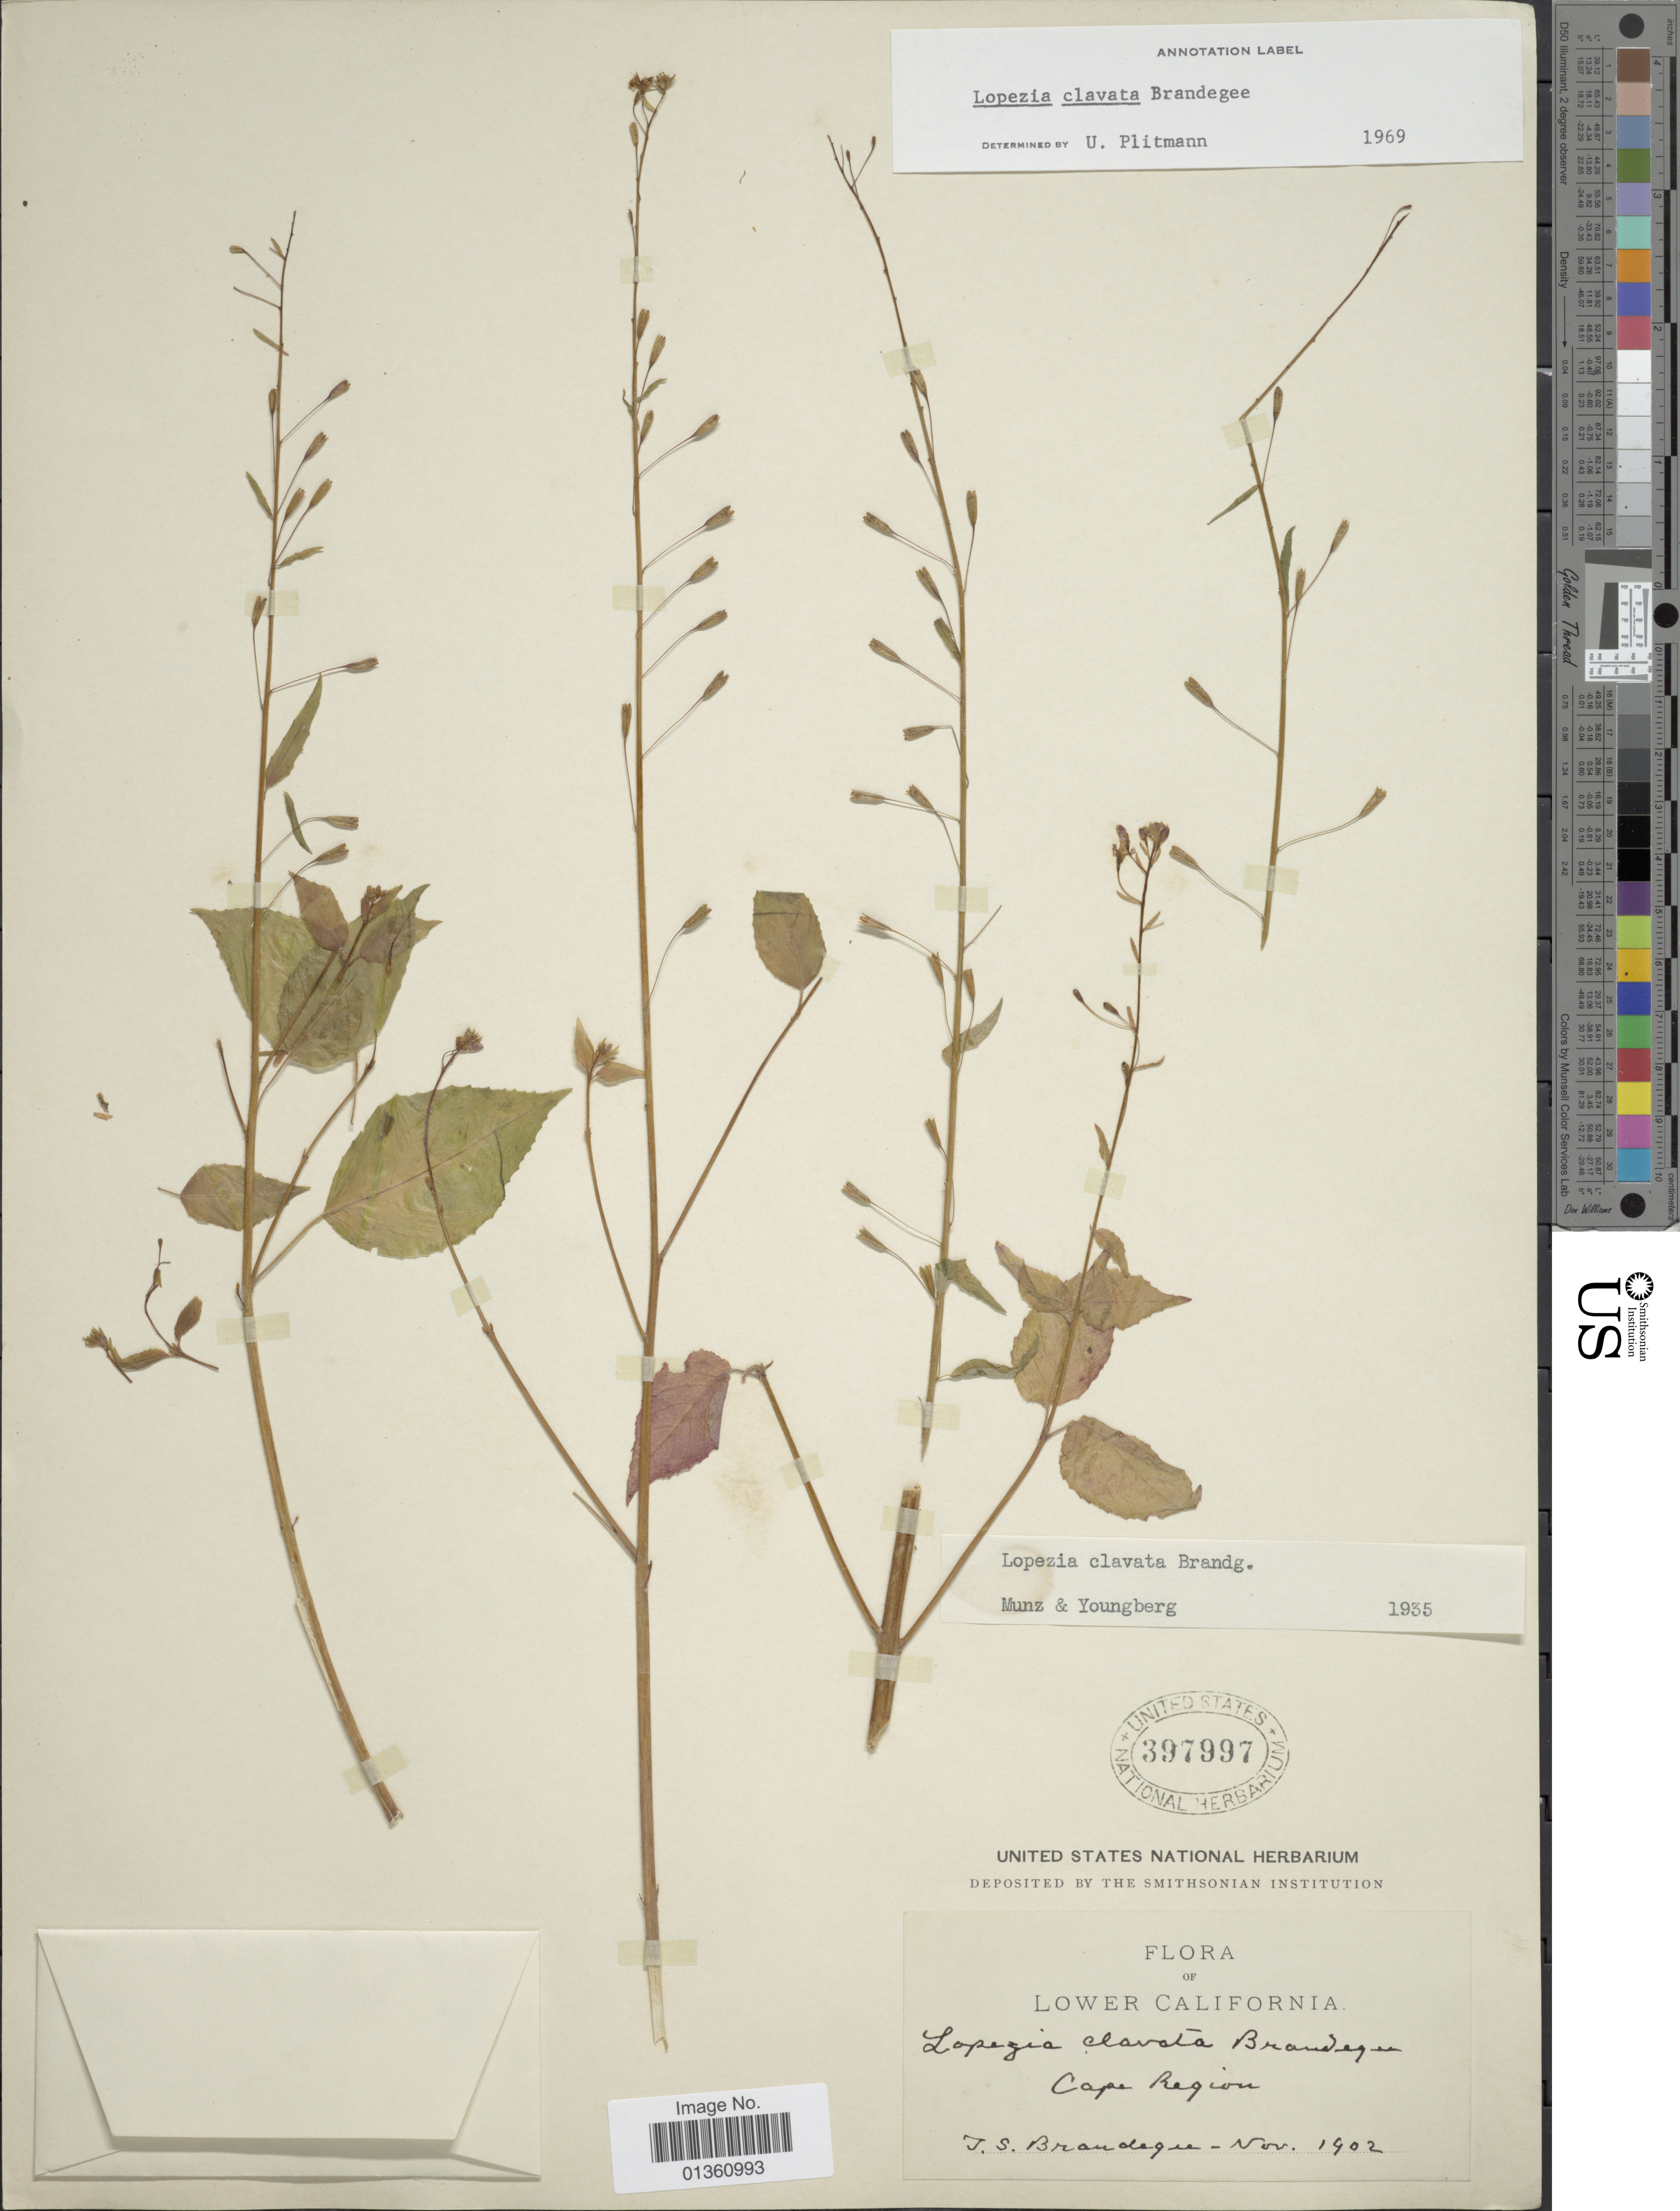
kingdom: Plantae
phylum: Tracheophyta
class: Magnoliopsida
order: Myrtales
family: Onagraceae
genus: Lopezia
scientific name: Lopezia clavata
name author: Brandegee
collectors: J. S. Brandegee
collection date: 1902-11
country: United States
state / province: California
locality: Lower California. Cape Region.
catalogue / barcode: US 397997